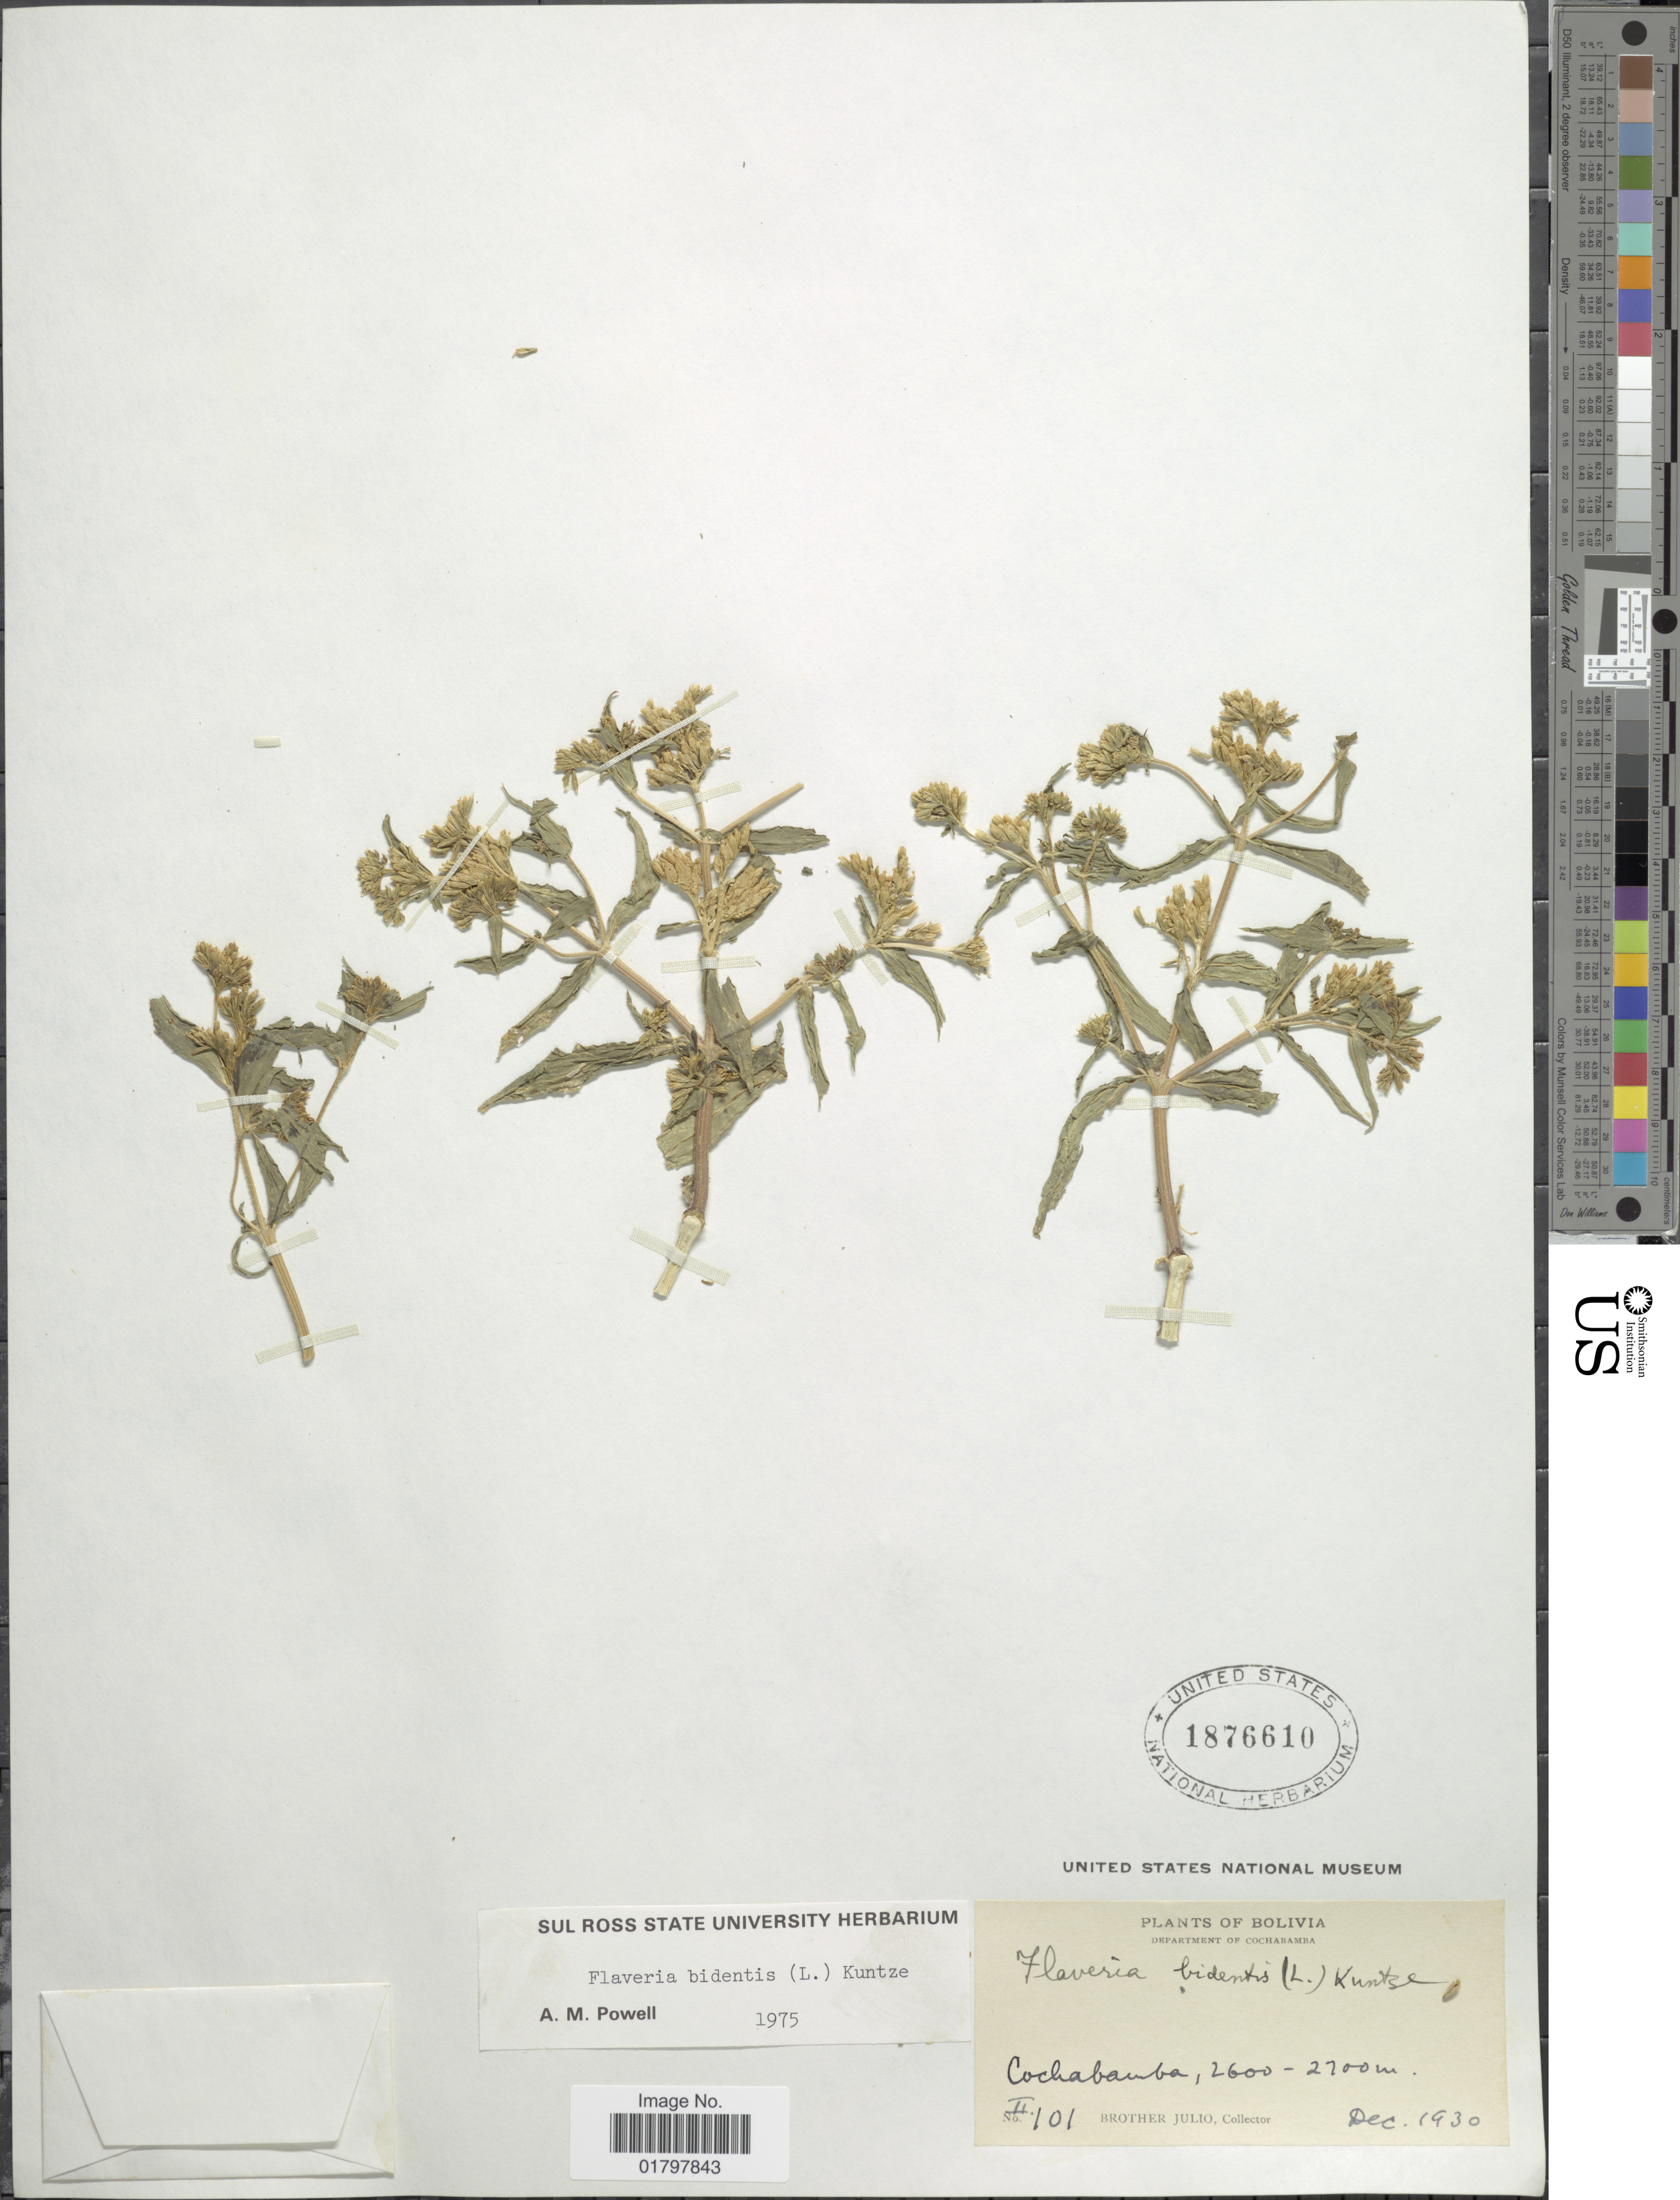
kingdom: Plantae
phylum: Tracheophyta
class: Magnoliopsida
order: Asterales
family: Asteraceae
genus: Flaveria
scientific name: Flaveria bidentis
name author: (L.) Kuntze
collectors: Bro. Julio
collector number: II101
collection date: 1930-12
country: Bolivia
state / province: Cochabamba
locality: Department of Cochabamba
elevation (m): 2600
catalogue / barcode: US 1876610